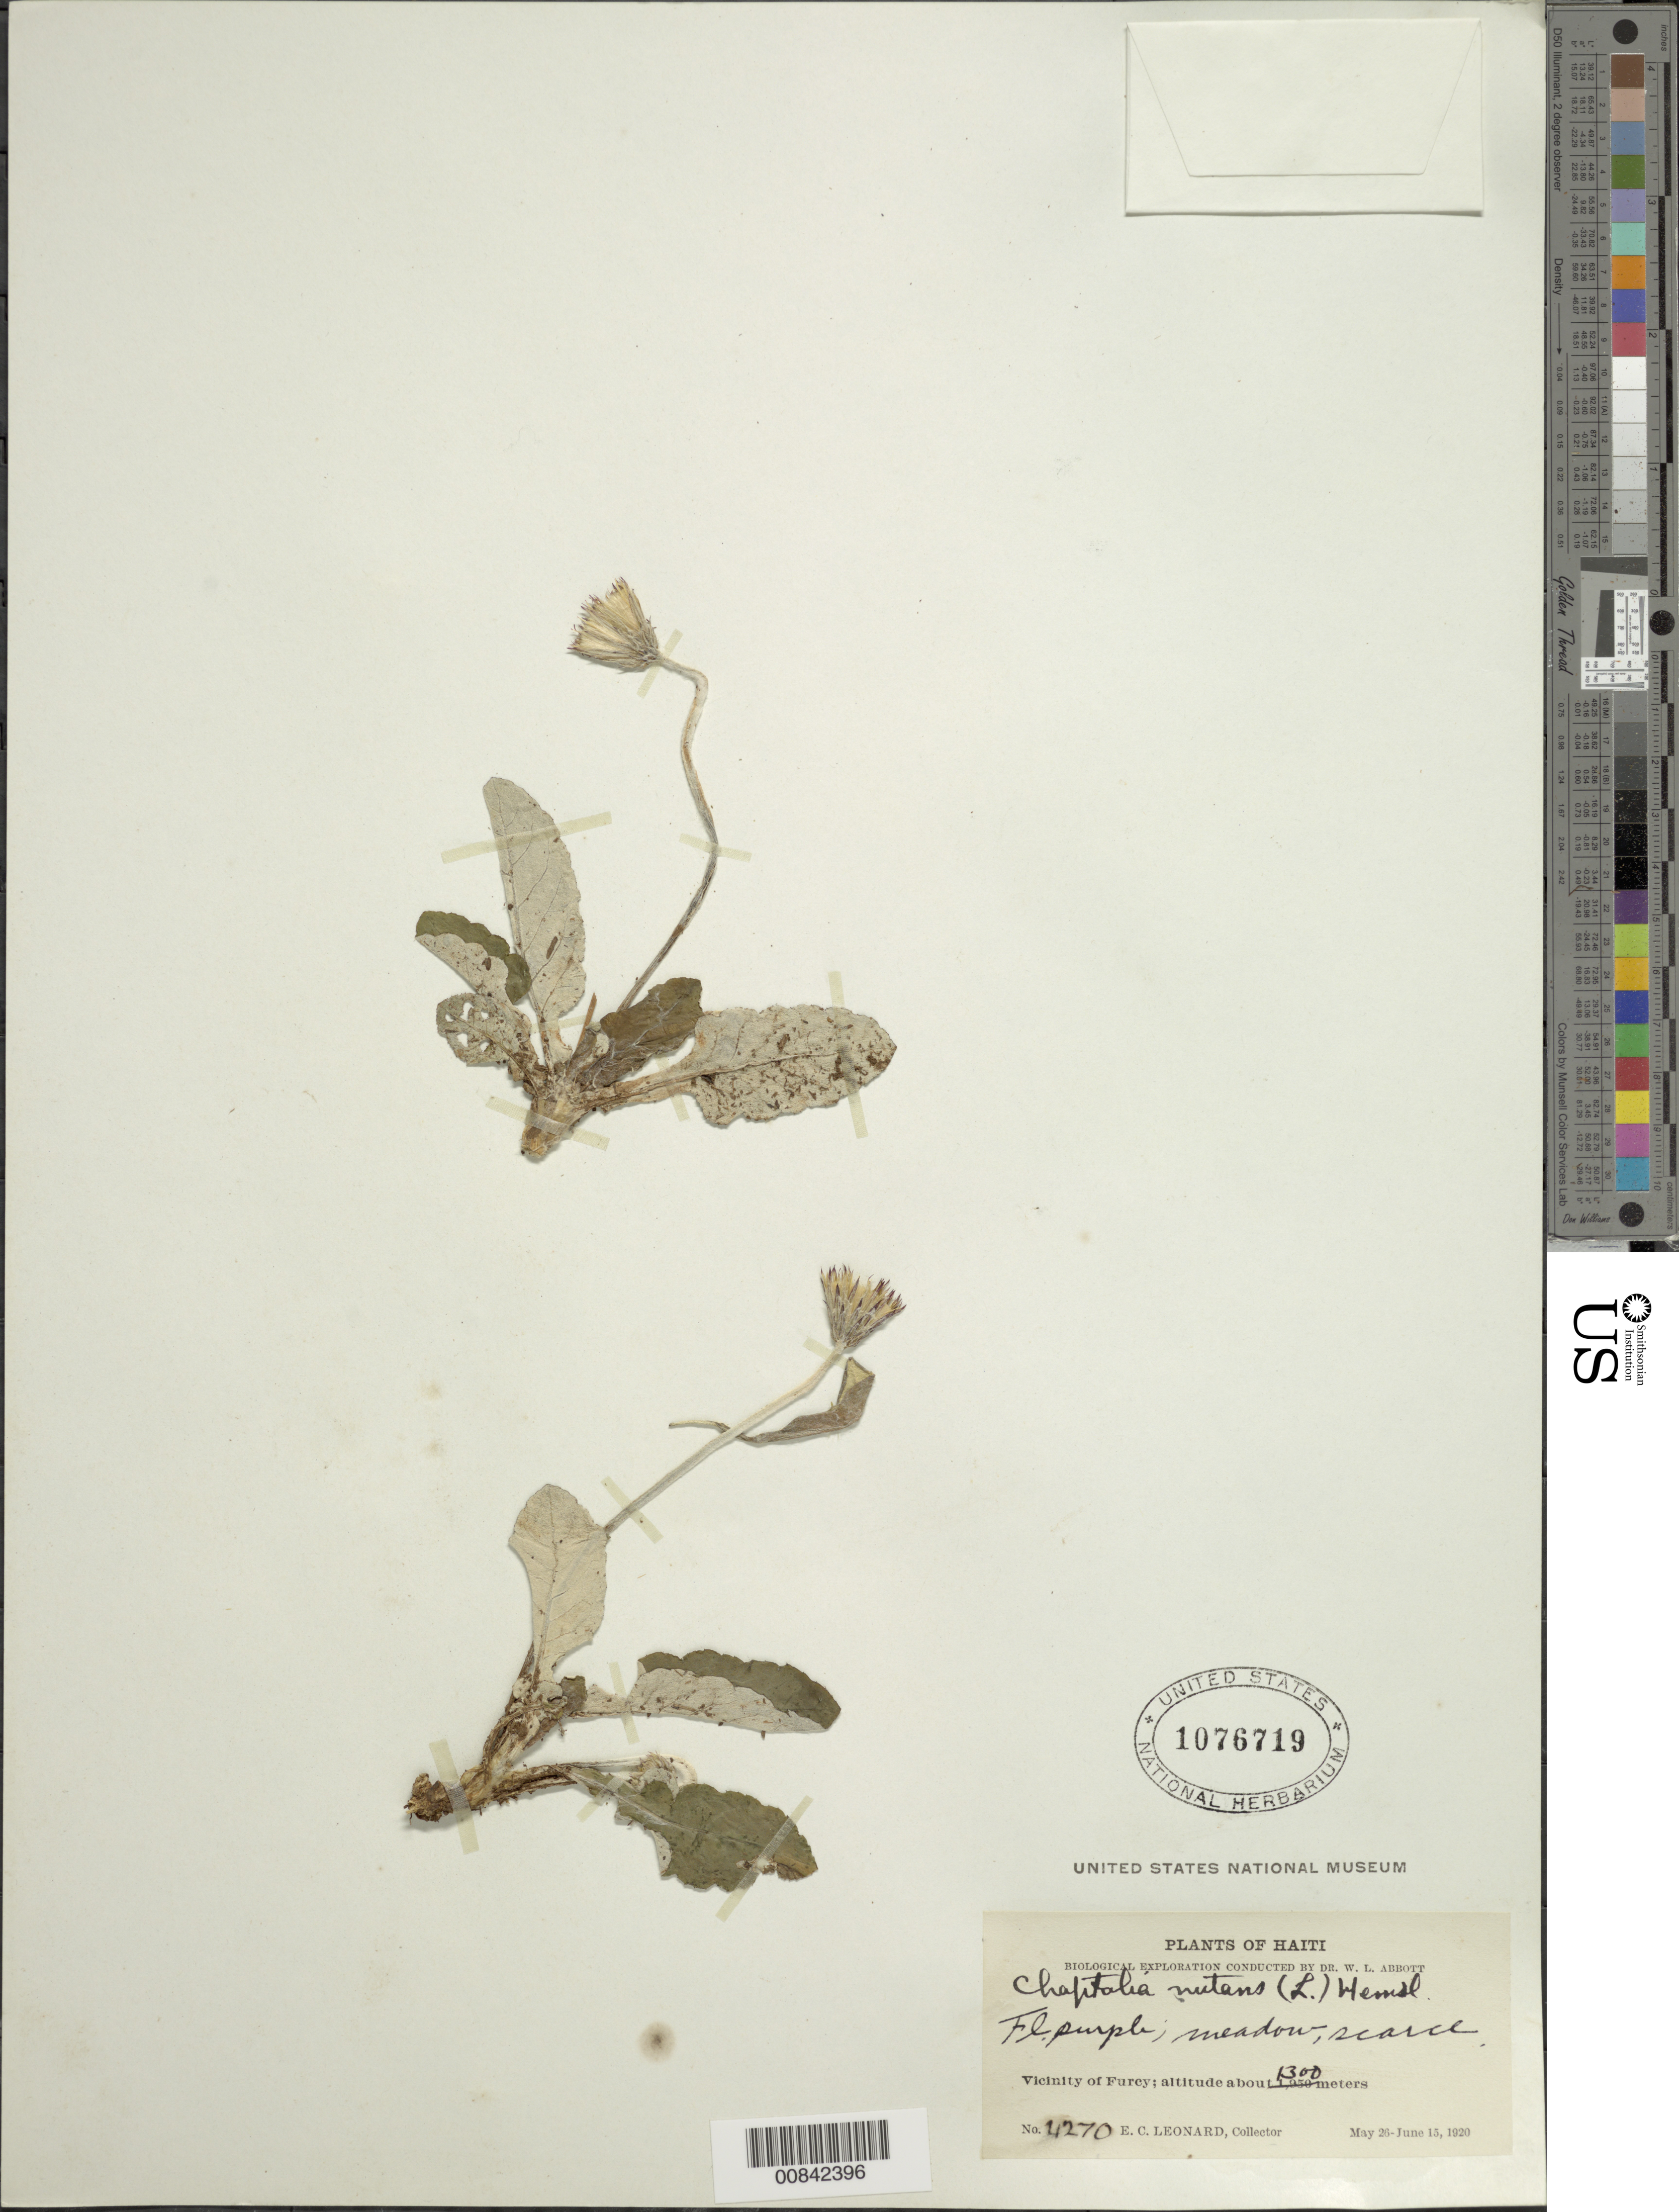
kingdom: Plantae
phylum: Tracheophyta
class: Magnoliopsida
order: Asterales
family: Asteraceae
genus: Chaptalia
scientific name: Chaptalia nutans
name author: (L.) Pol.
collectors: E. C. Leonard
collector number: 4270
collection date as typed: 26 May 1920 to 15 Jun 1920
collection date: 1920-05-26/1920-06-15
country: Haiti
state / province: Ouest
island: Hispaniola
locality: Vicinity of Furcy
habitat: Meadow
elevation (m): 1300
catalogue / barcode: US 1076719